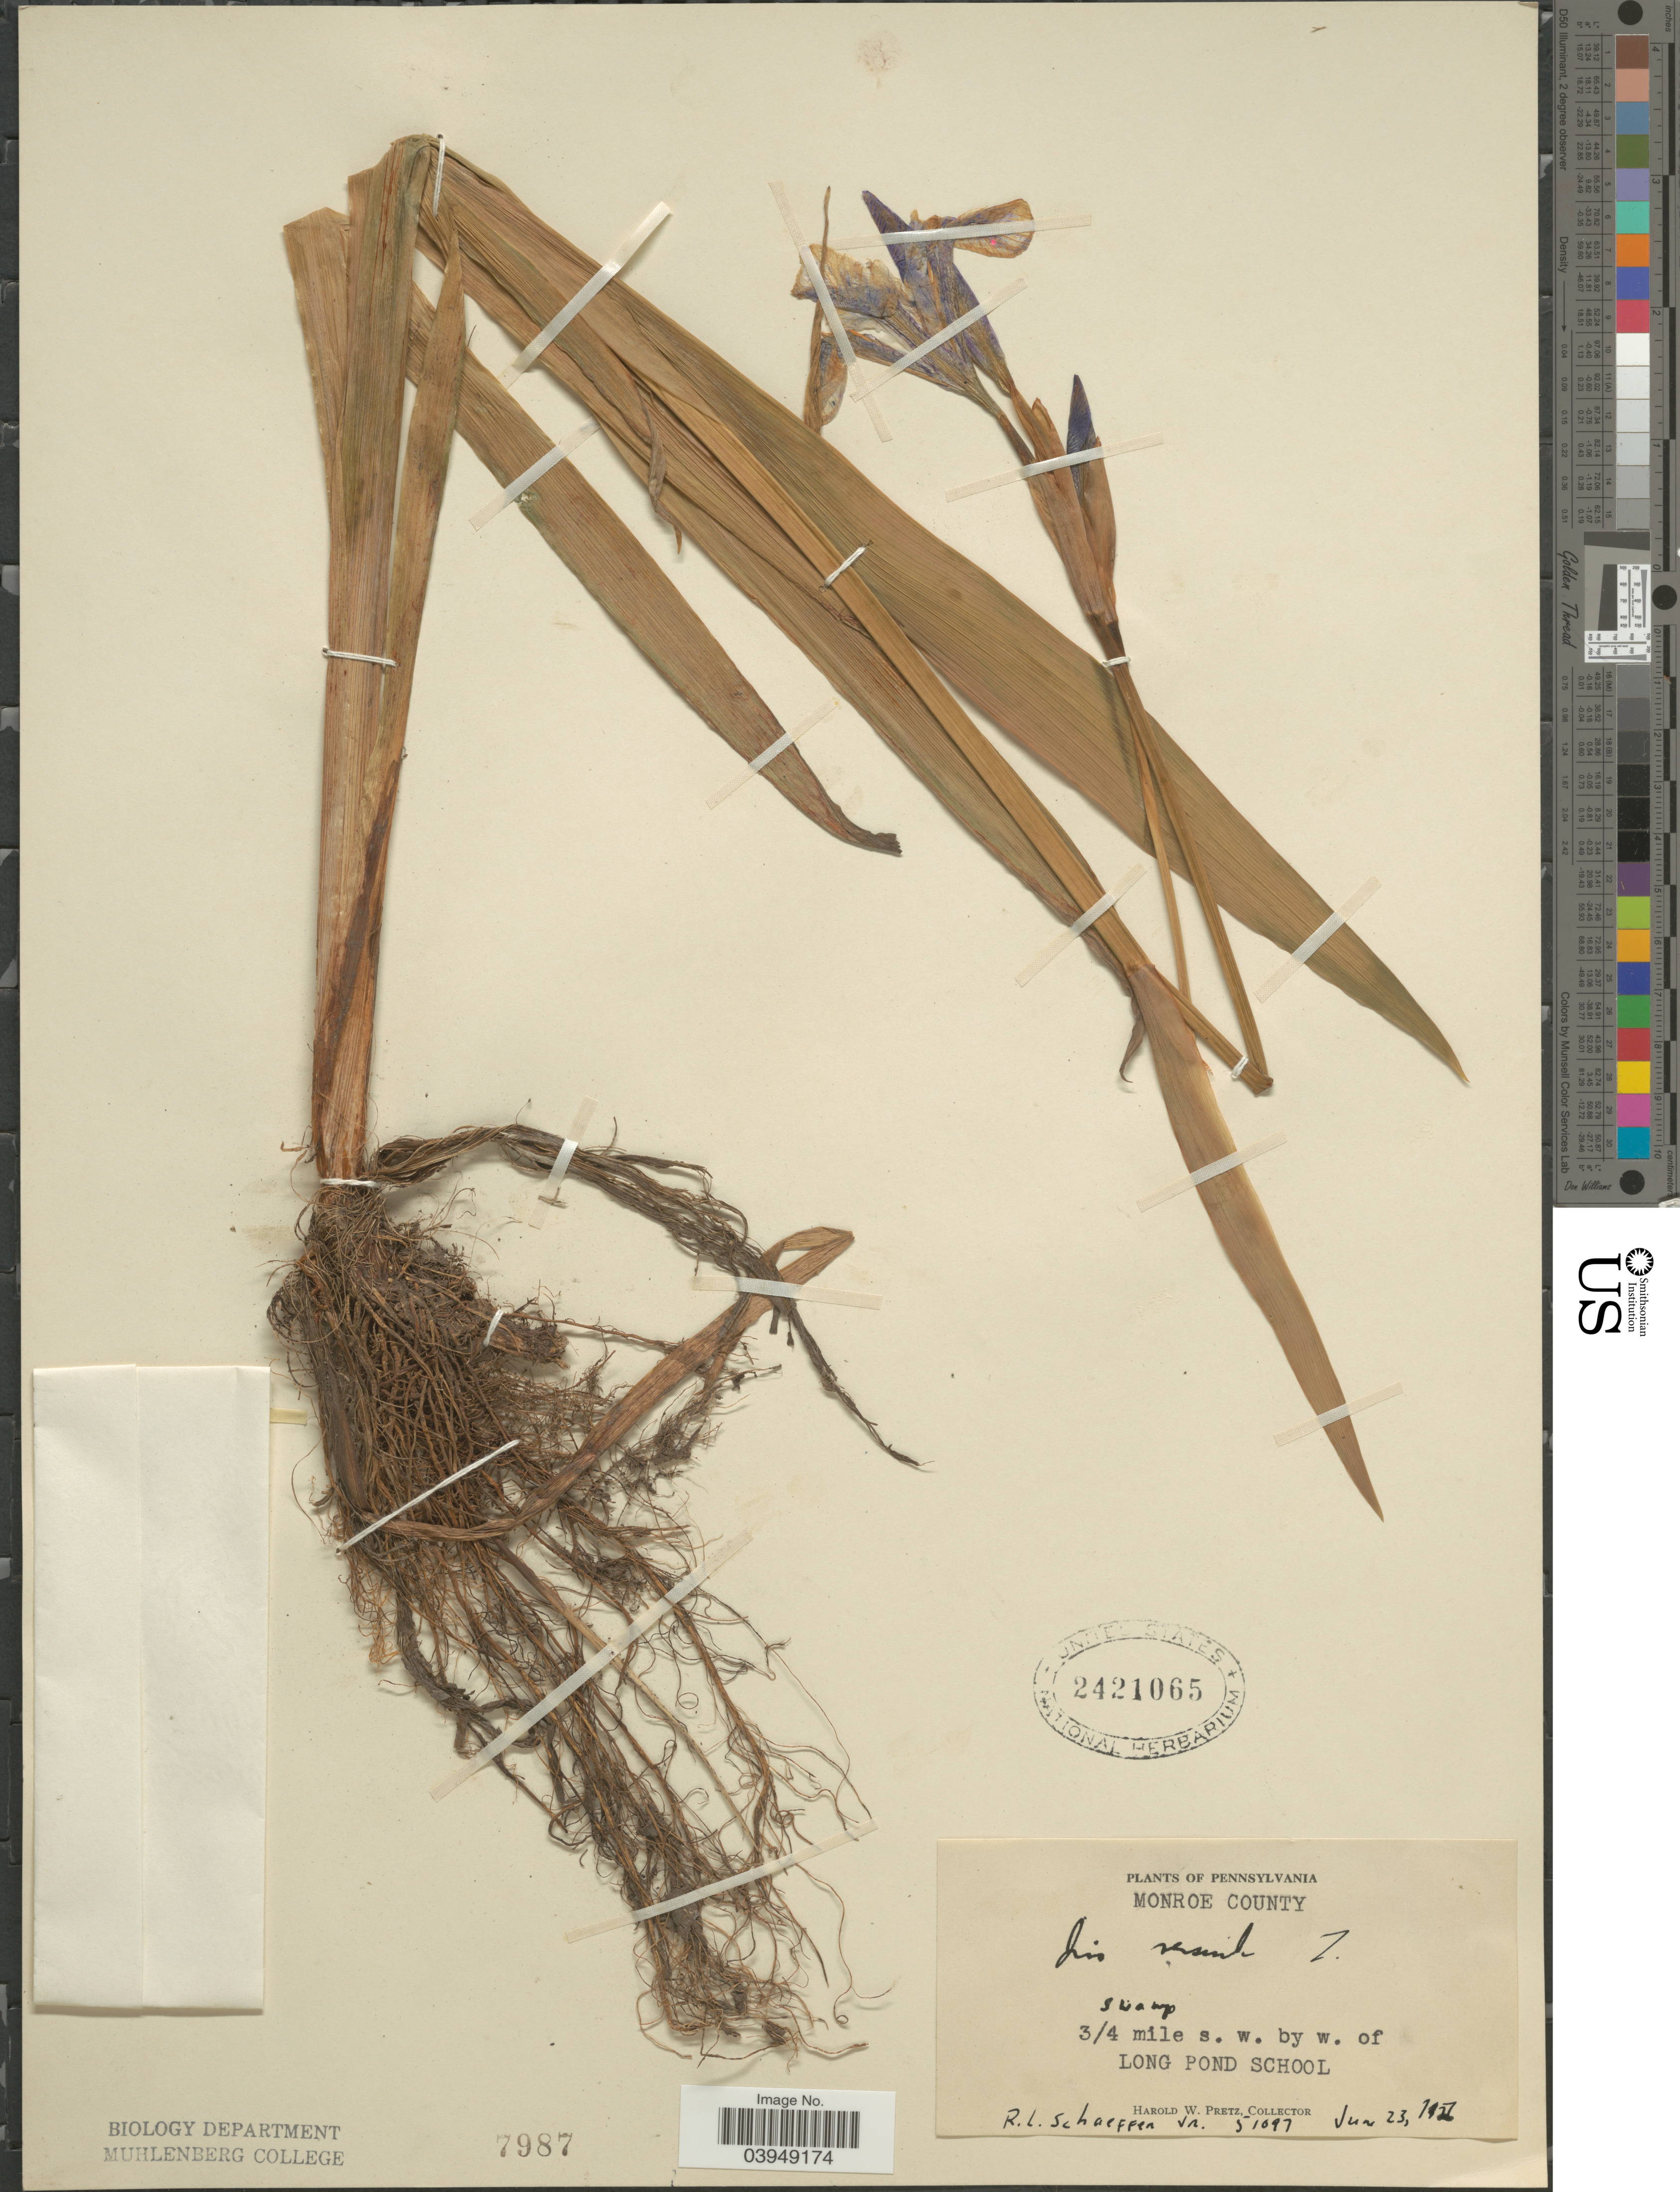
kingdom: Plantae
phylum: Tracheophyta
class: Liliopsida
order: Asparagales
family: Iridaceae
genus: Iris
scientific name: Iris versicolor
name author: L.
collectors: R. L. Schaeffer Jr. & H. W. Pretz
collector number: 51097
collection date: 1926-06-23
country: United States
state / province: Pennsylvania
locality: Monroe County. ¾ mile s. w. by w. of Long Pond School.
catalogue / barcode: US 2421065